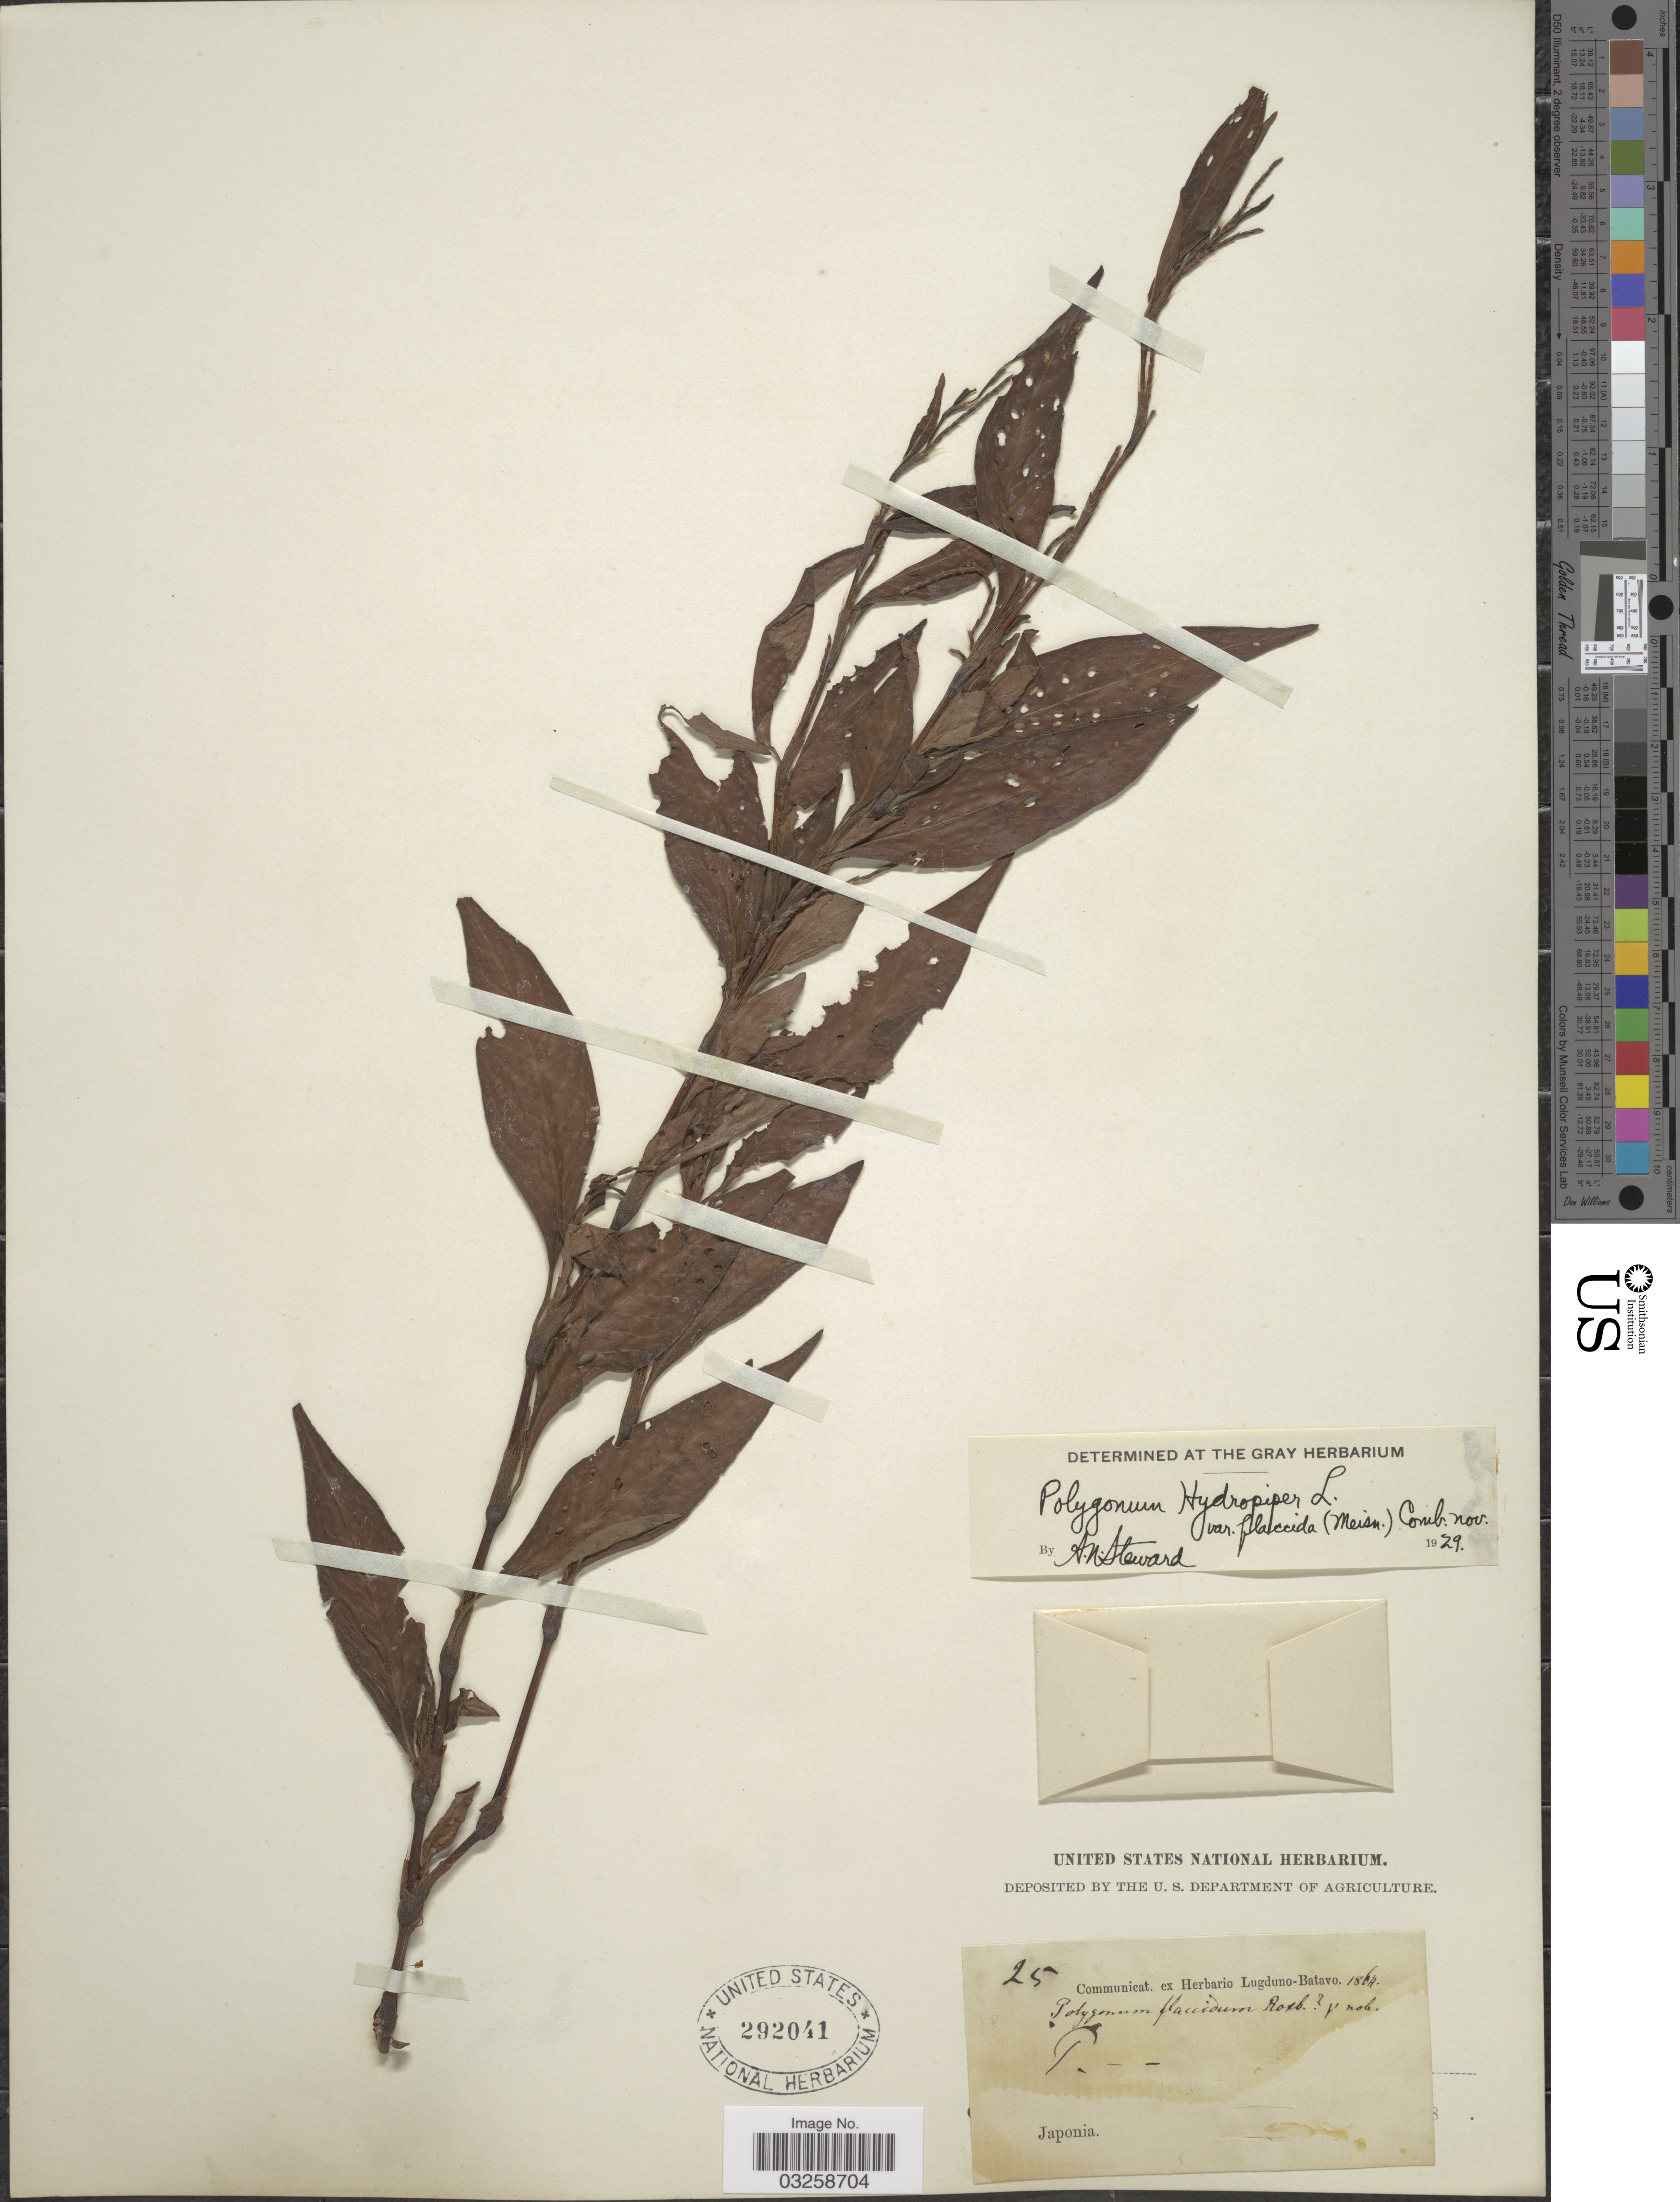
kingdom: Plantae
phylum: Tracheophyta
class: Magnoliopsida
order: Caryophyllales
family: Polygonaceae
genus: Polygonum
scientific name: Polygonum hydropiper var. flaccidum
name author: (Meisn.) Steward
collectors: ex herb. United States National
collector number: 25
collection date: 1864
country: Japan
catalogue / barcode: US 292041